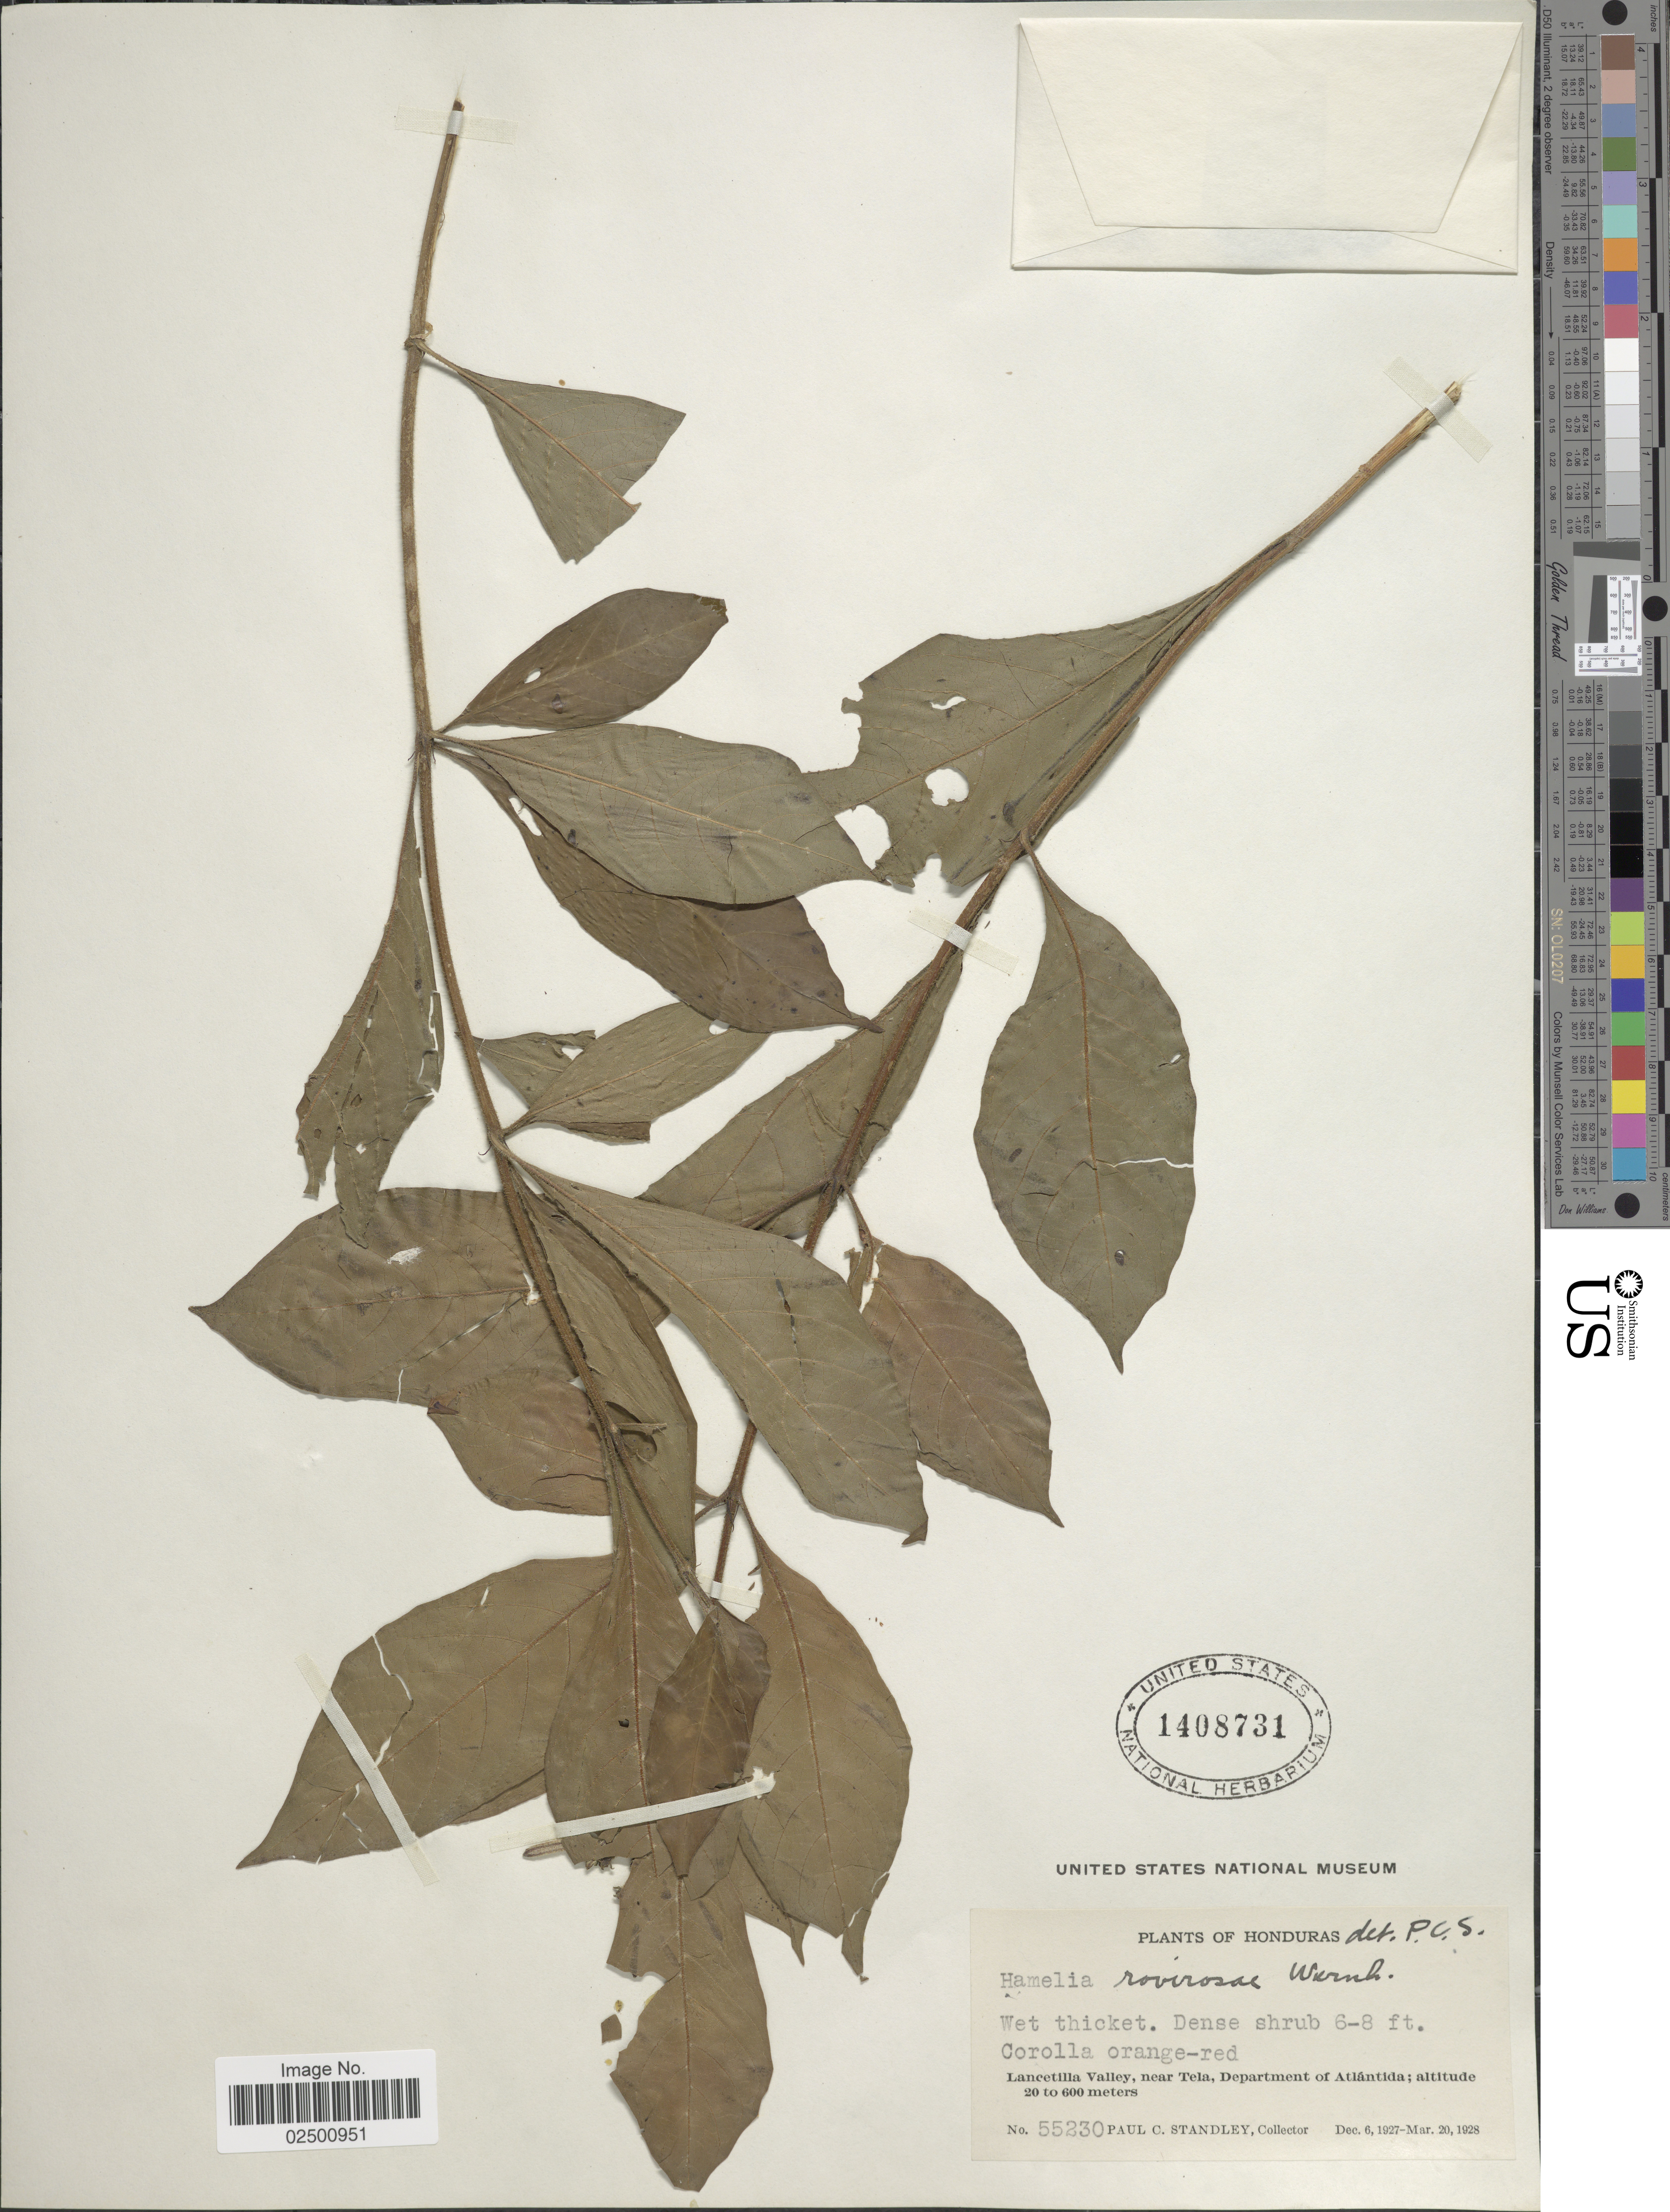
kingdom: Plantae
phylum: Tracheophyta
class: Magnoliopsida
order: Gentianales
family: Rubiaceae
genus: Hamelia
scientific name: Hamelia rovirosae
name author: Wernham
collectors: P. C. Standley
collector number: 55230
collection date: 1927-12-06/1928-03-20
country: Honduras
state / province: Atlántida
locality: Lancetilla Valley, near Tela, Department of Atlantida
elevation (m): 20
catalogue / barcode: US 1408731